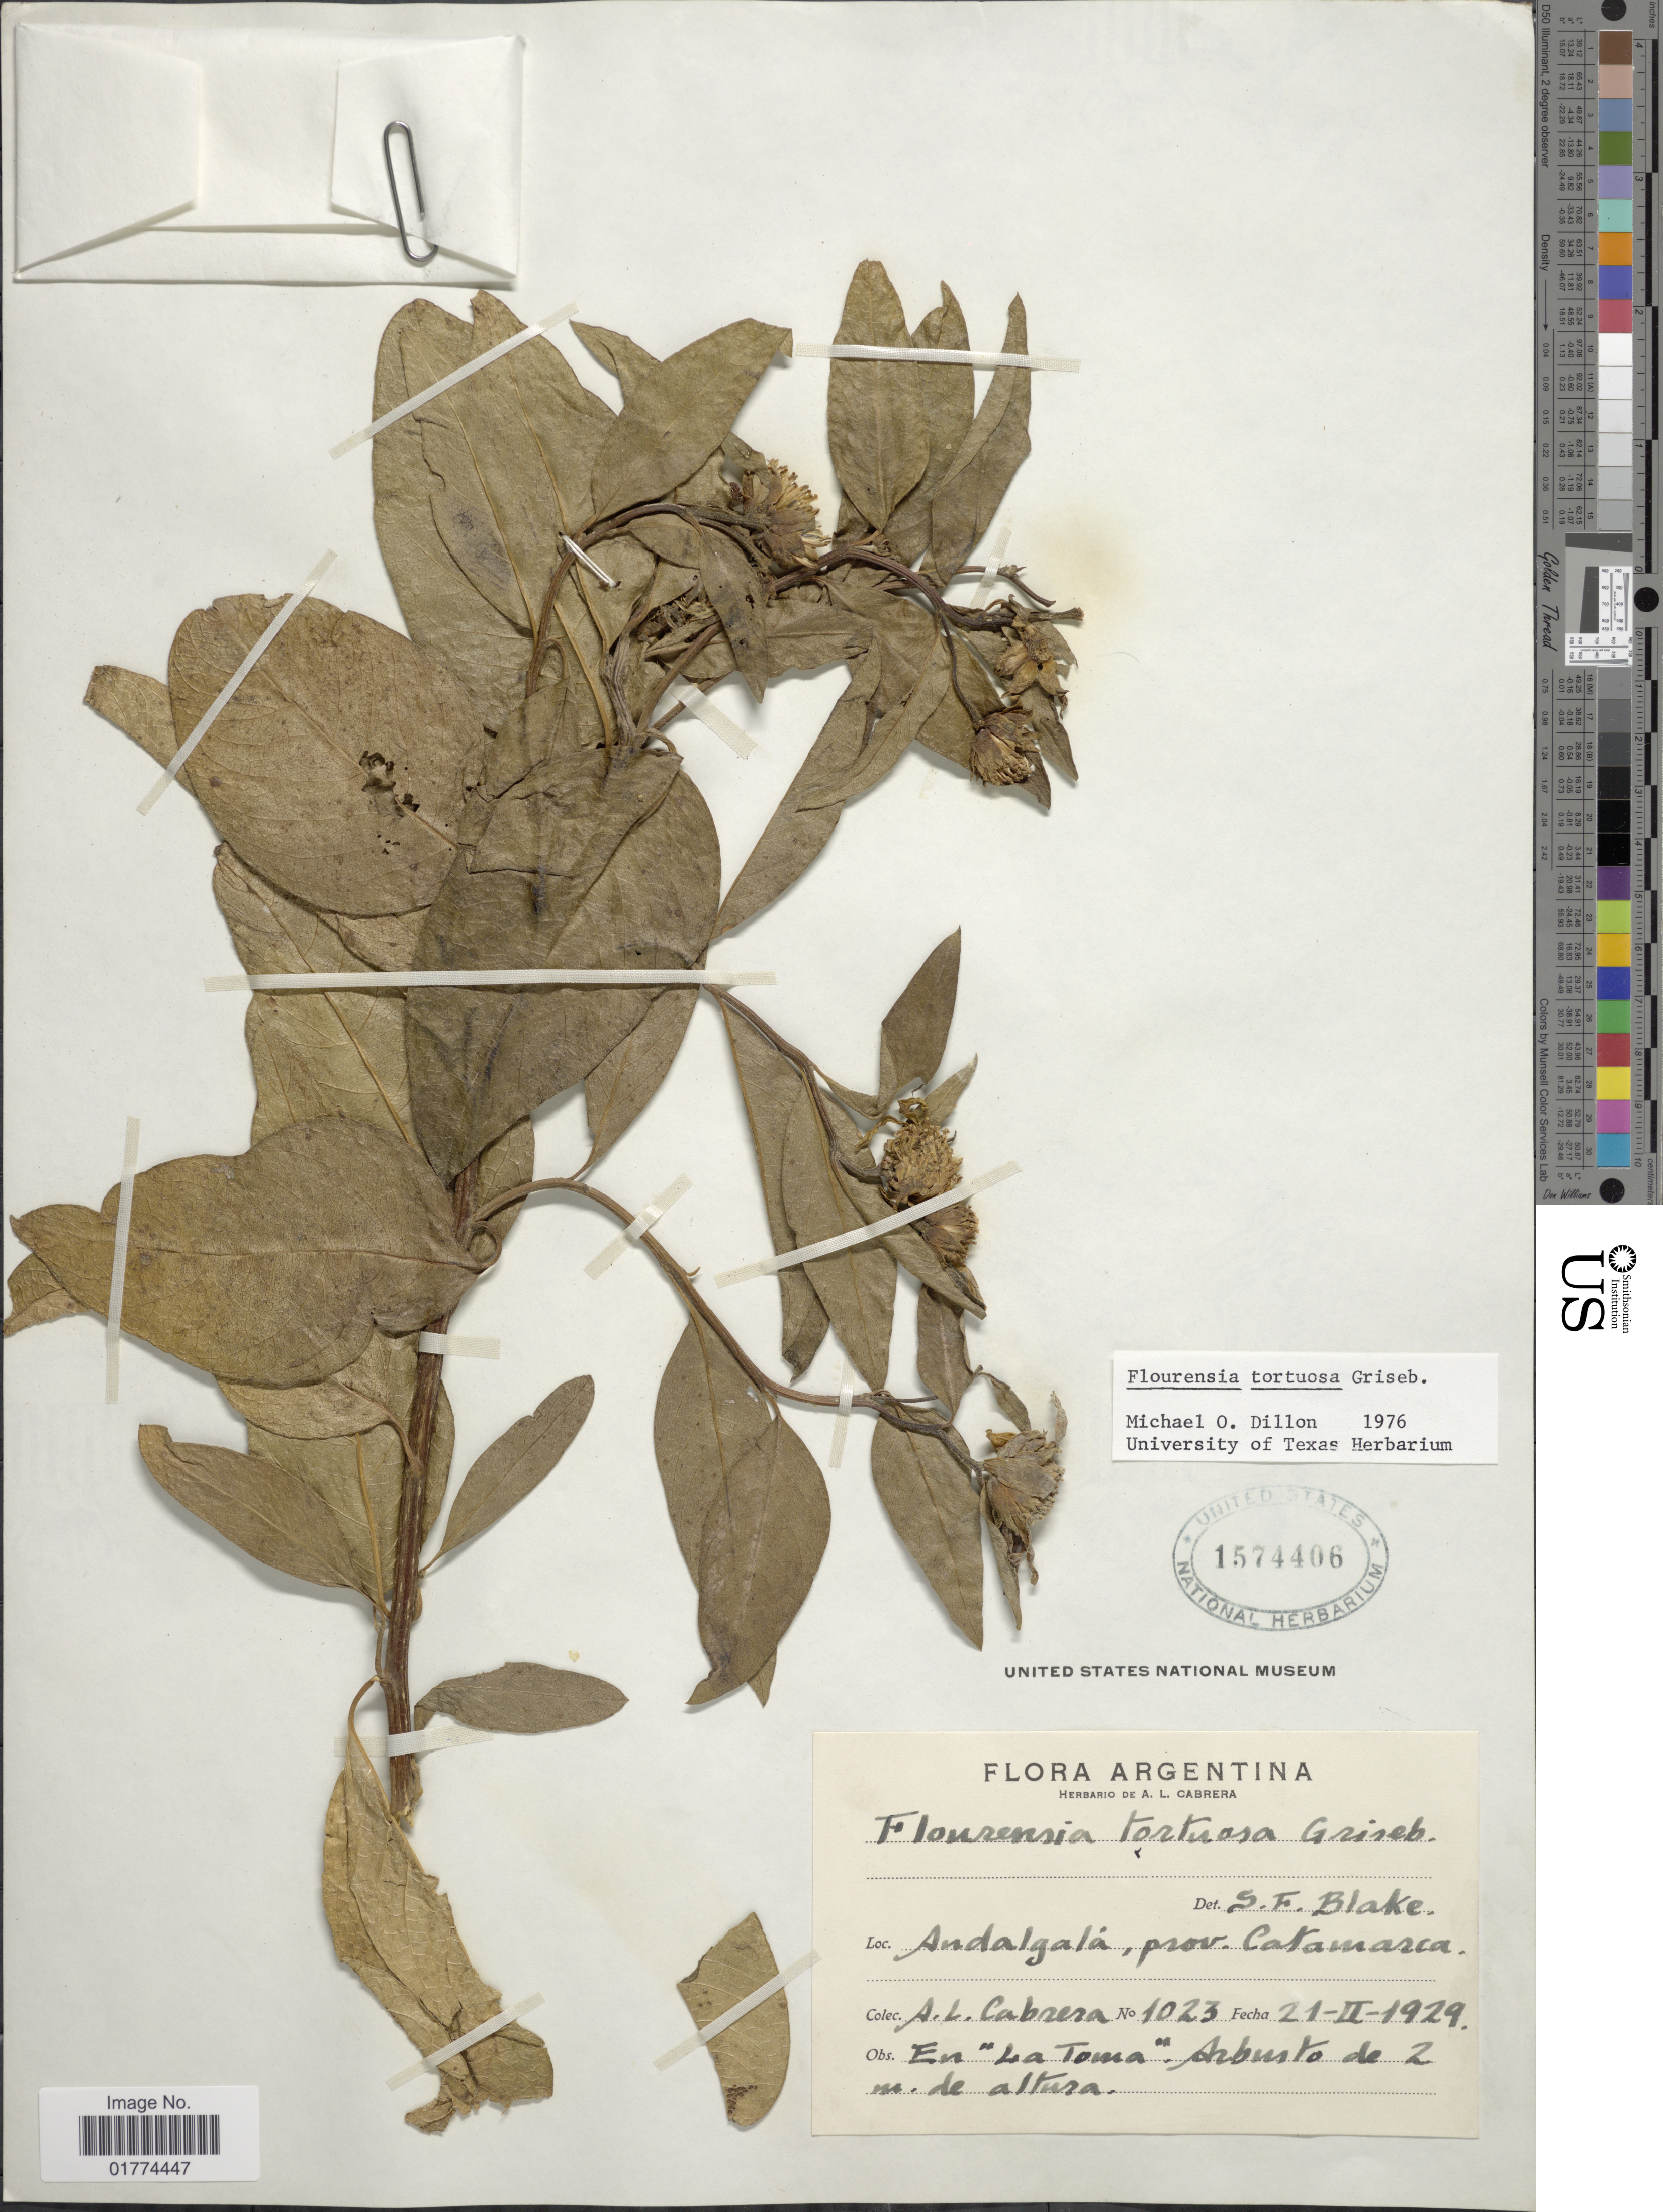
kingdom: Plantae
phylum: Tracheophyta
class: Magnoliopsida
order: Asterales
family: Asteraceae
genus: Flourensia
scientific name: Flourensia tortuosa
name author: Griseb.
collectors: A. L. Cabrera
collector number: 1023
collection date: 1929-02-21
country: Argentina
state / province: Catamarca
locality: Andalgalá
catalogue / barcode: US 1574406